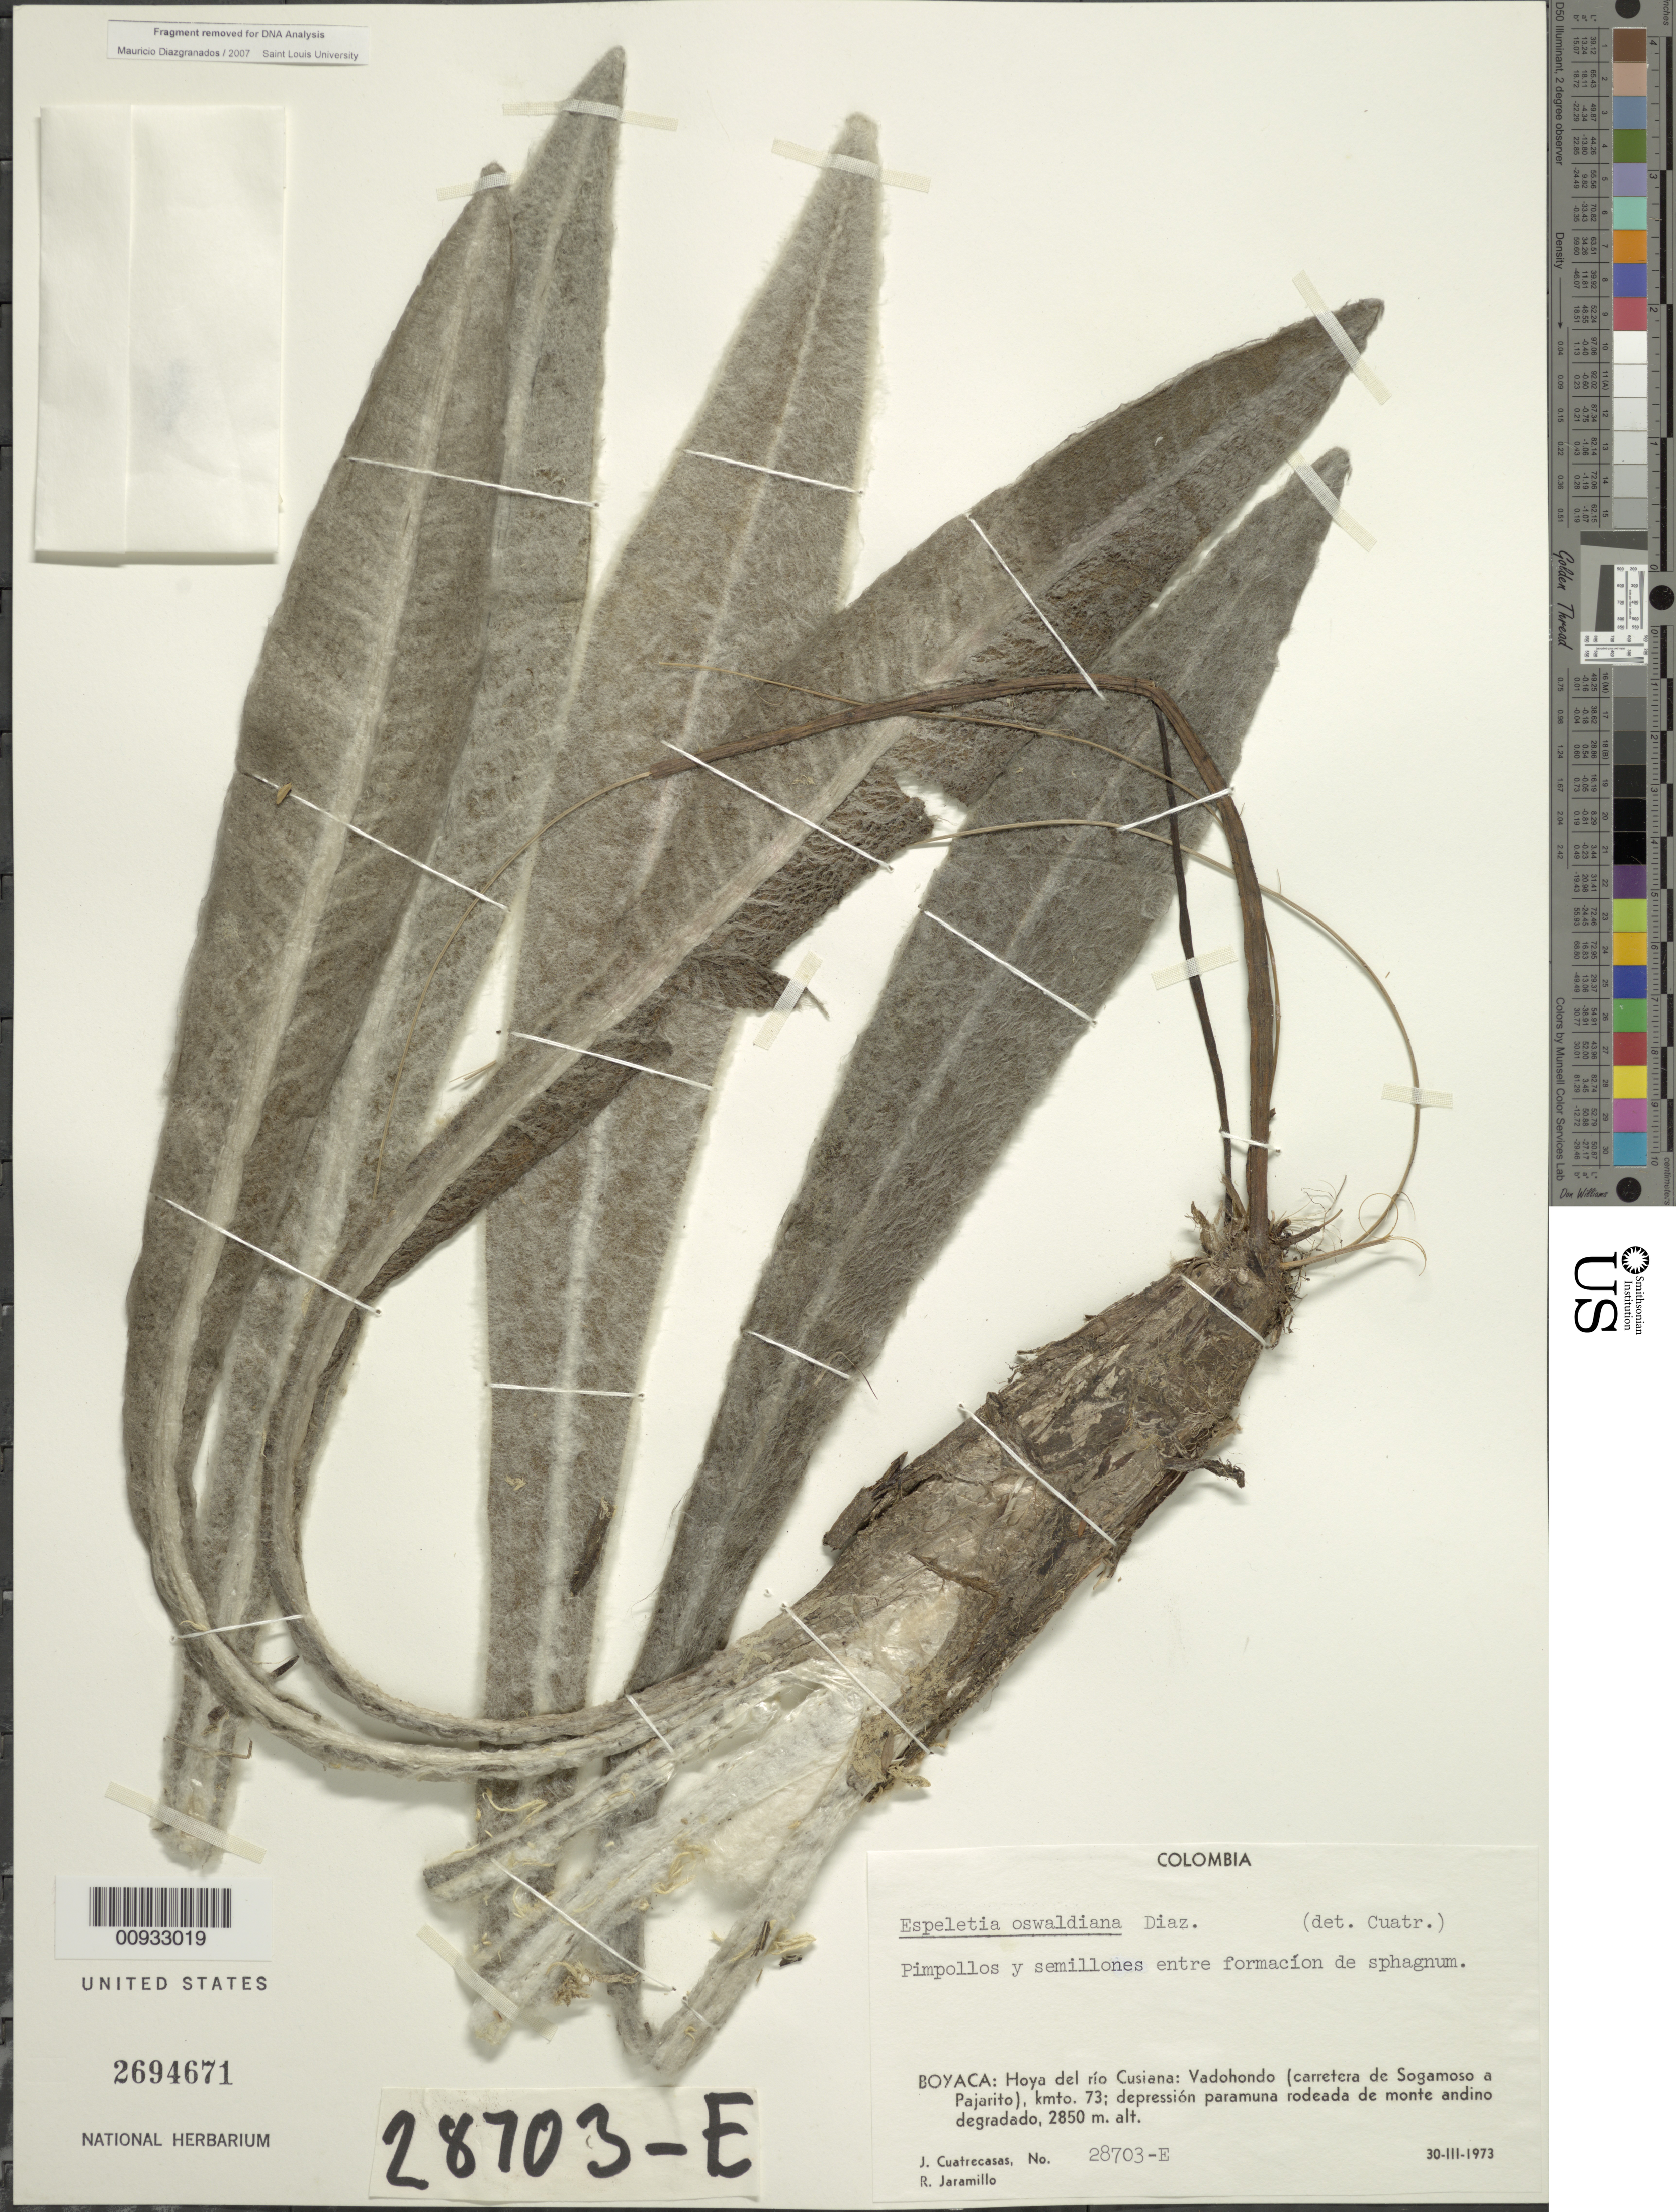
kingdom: Plantae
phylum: Tracheophyta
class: Magnoliopsida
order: Asterales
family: Asteraceae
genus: Espeletia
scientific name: Espeletia oswaldiana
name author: S. Díaz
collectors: J. Cuatrecasas & R. Jaramillo M.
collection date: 1973-03-30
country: Colombia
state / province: Boyacá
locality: Hoya del Río Cusiana: Vadohondo (carretera de Sogamoso a Pajarito), km 73.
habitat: Depresión paramuna rodeada de monte andino degradado.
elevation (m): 2850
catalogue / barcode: US 2694671